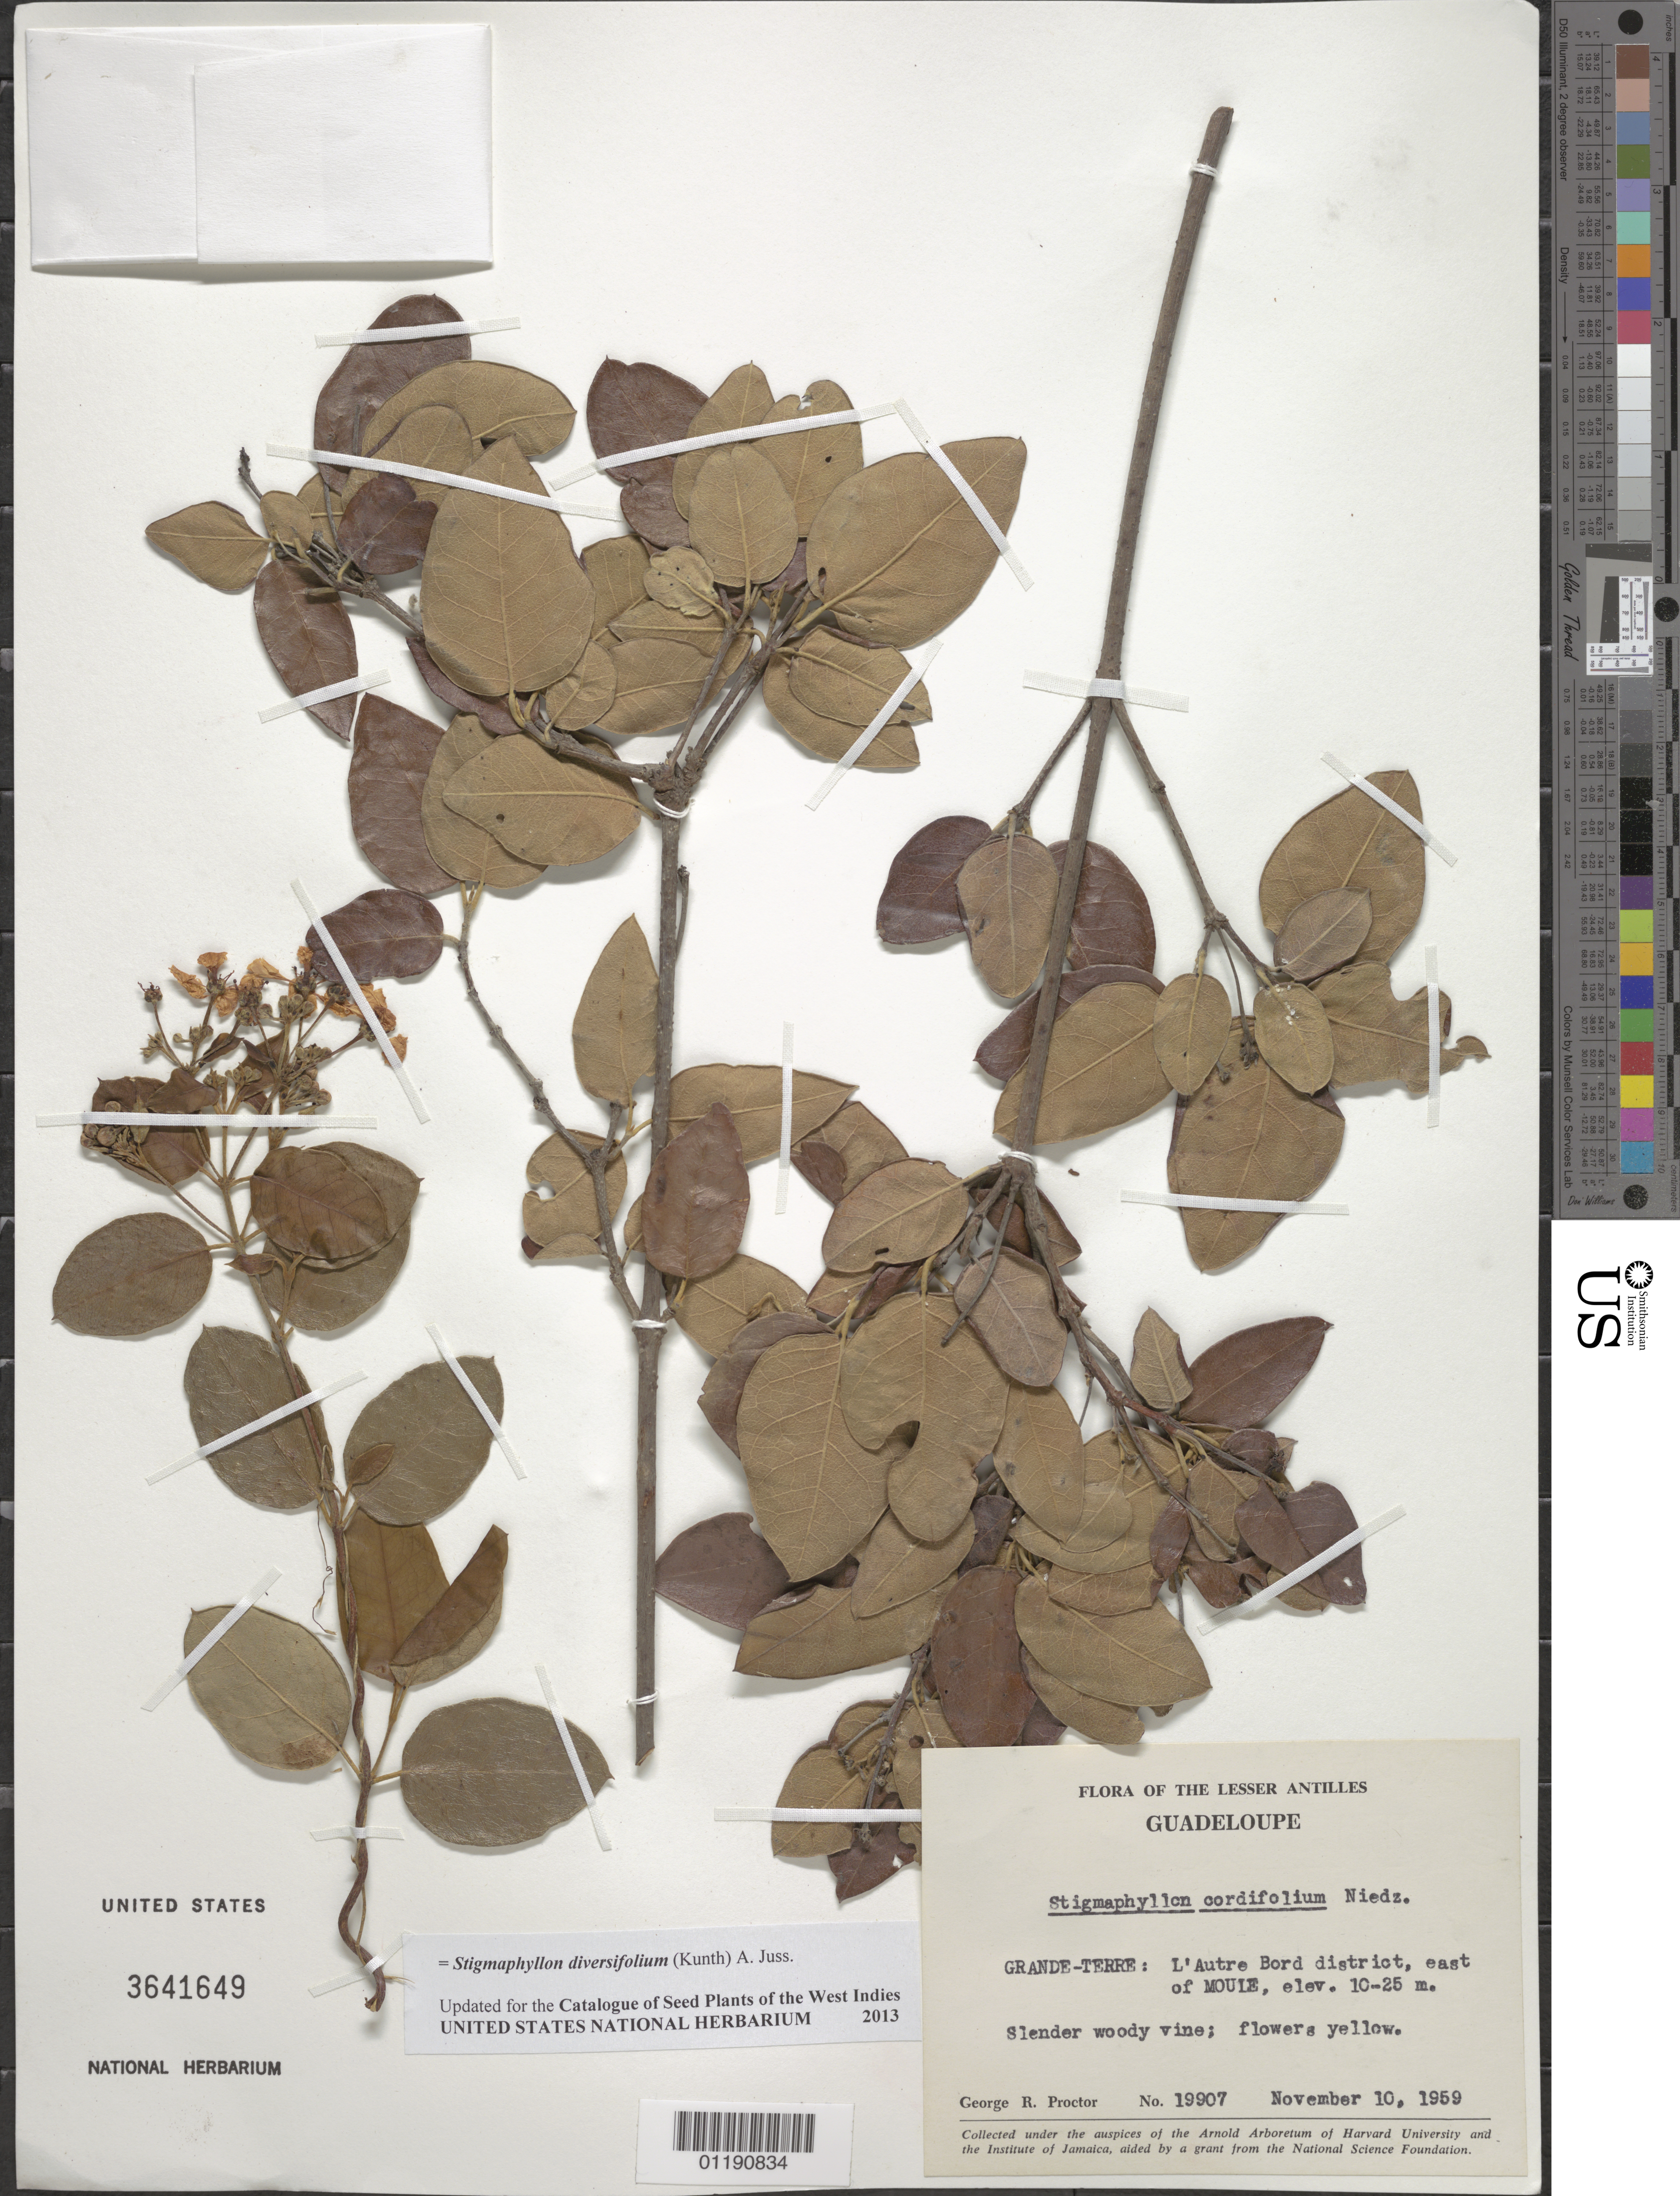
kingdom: Plantae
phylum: Tracheophyta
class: Magnoliopsida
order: Malpighiales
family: Malpighiaceae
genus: Stigmaphyllon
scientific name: Stigmaphyllon diversifolium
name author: (Kunth) A. Juss.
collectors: G. R. Proctor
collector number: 19907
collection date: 1959-11-10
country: Guadeloupe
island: Grande-Terre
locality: L'Autre Bord district, E of Moule.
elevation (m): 10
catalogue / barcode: US 3641649